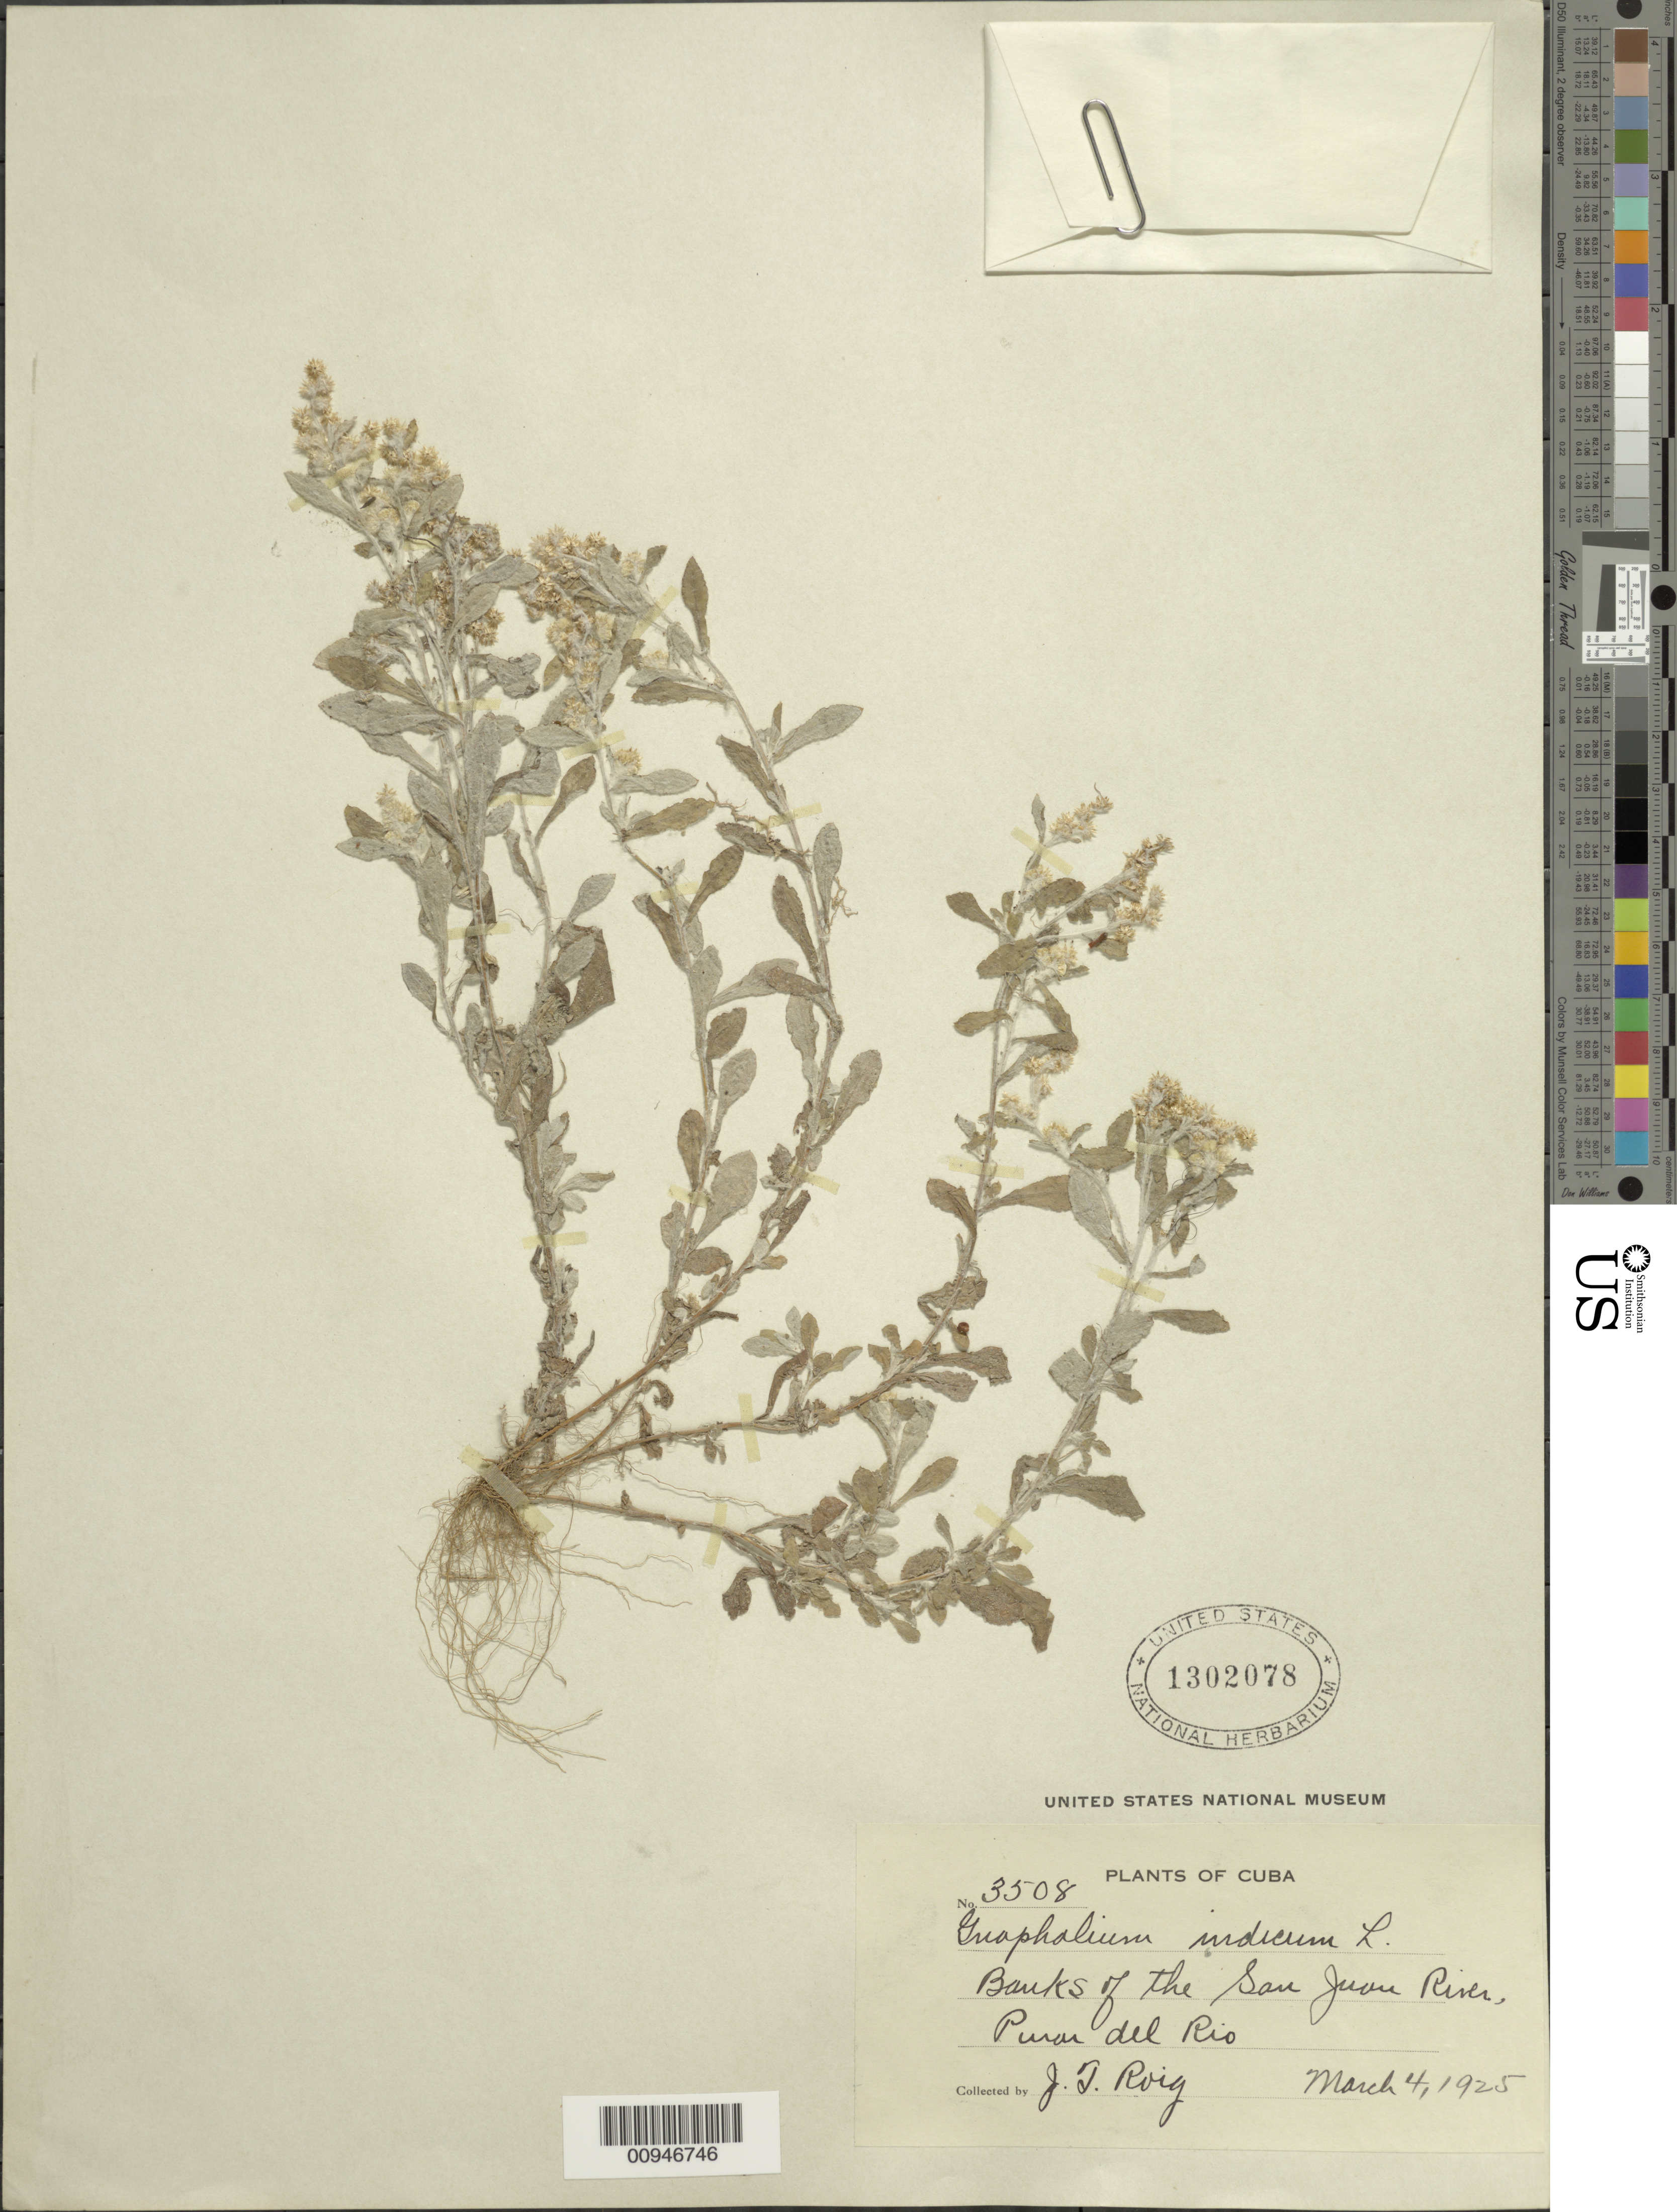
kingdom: Plantae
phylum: Tracheophyta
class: Magnoliopsida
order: Asterales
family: Asteraceae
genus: Helichrysum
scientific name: Helichrysum indicum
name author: (L.) Grierson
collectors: J. Roig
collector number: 3508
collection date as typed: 04 Mar 1925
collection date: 1925-03-04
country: Cuba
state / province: Pinar del Rio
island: Cuba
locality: San Juan River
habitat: River banks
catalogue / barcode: US 1302078